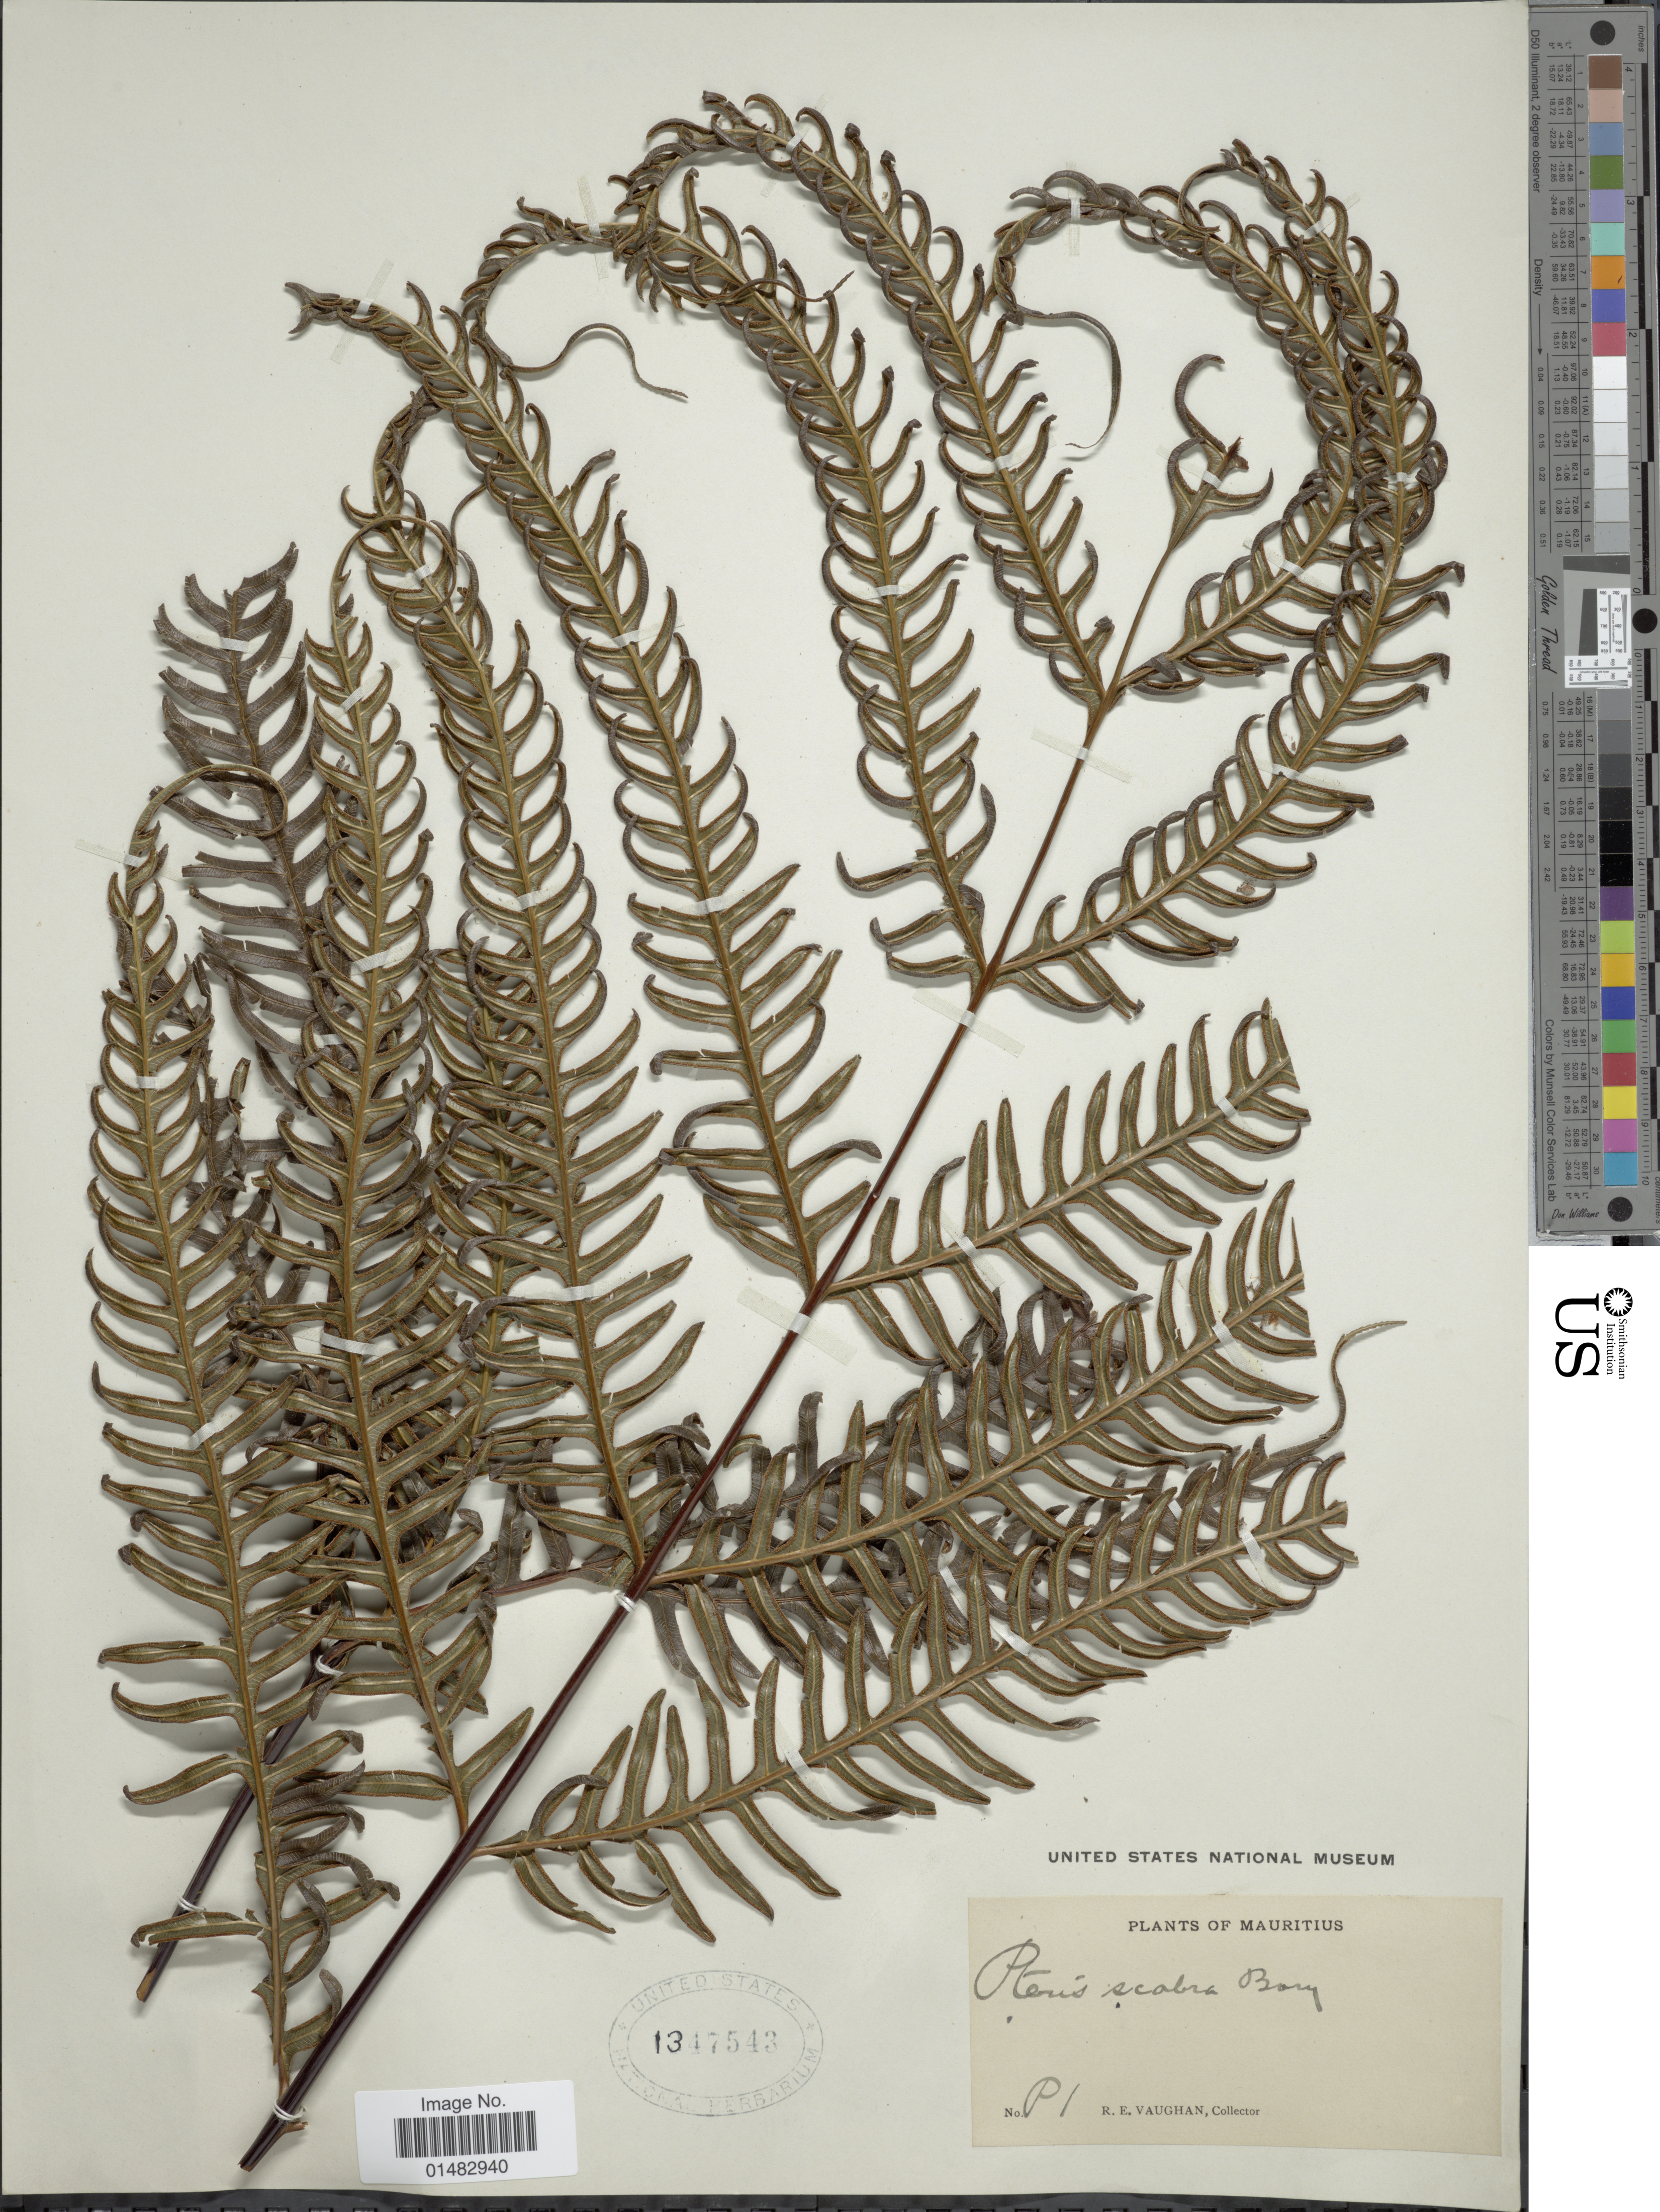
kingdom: Plantae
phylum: Tracheophyta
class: Polypodiopsida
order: Polypodiales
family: Pteridaceae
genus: Pteris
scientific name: Pteris scabra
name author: Bory ex Willd.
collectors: R. Vaughan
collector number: P1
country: Mauritius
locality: Mauritius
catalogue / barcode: US 1347543